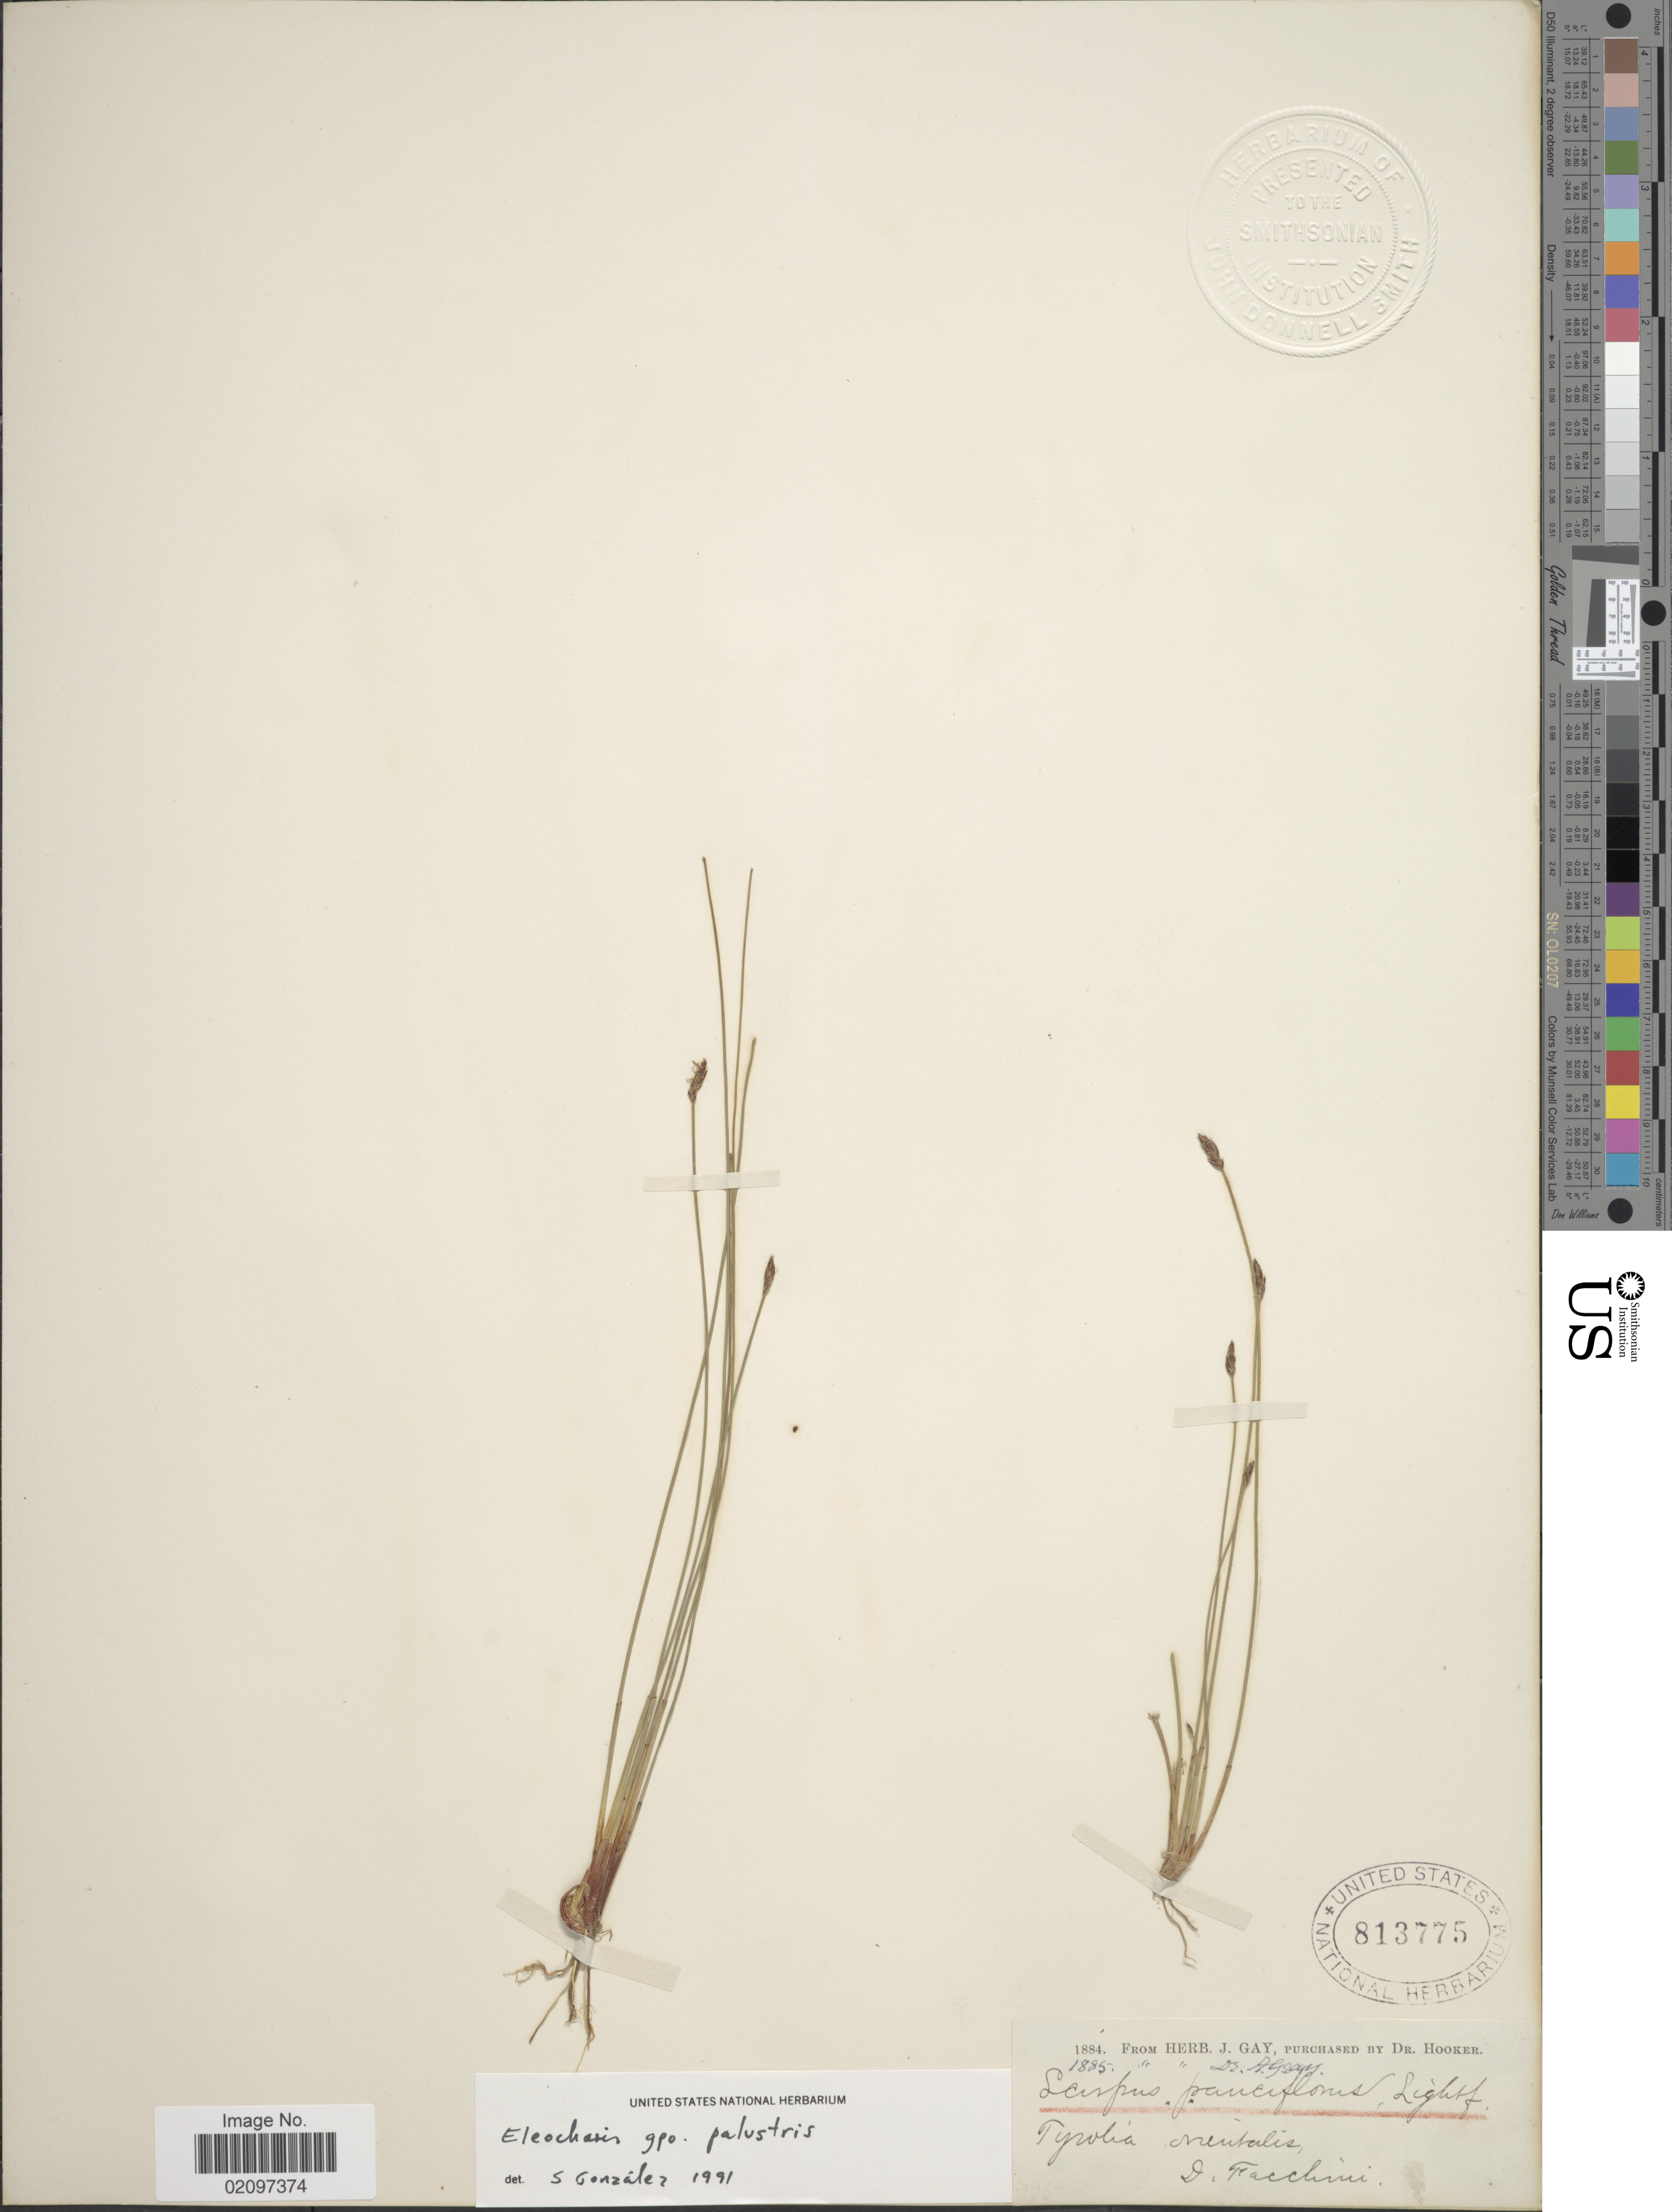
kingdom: Plantae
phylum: Tracheophyta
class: Liliopsida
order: Poales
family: Cyperaceae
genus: Eleocharis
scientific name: Eleocharis palustris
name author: (L.) Roem. & Schult.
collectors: D. Facchini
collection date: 1885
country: Italy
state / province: Trentino-Alto Adige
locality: Tyvlia [interpreted] neutralis [interpreted]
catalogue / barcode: US 813775